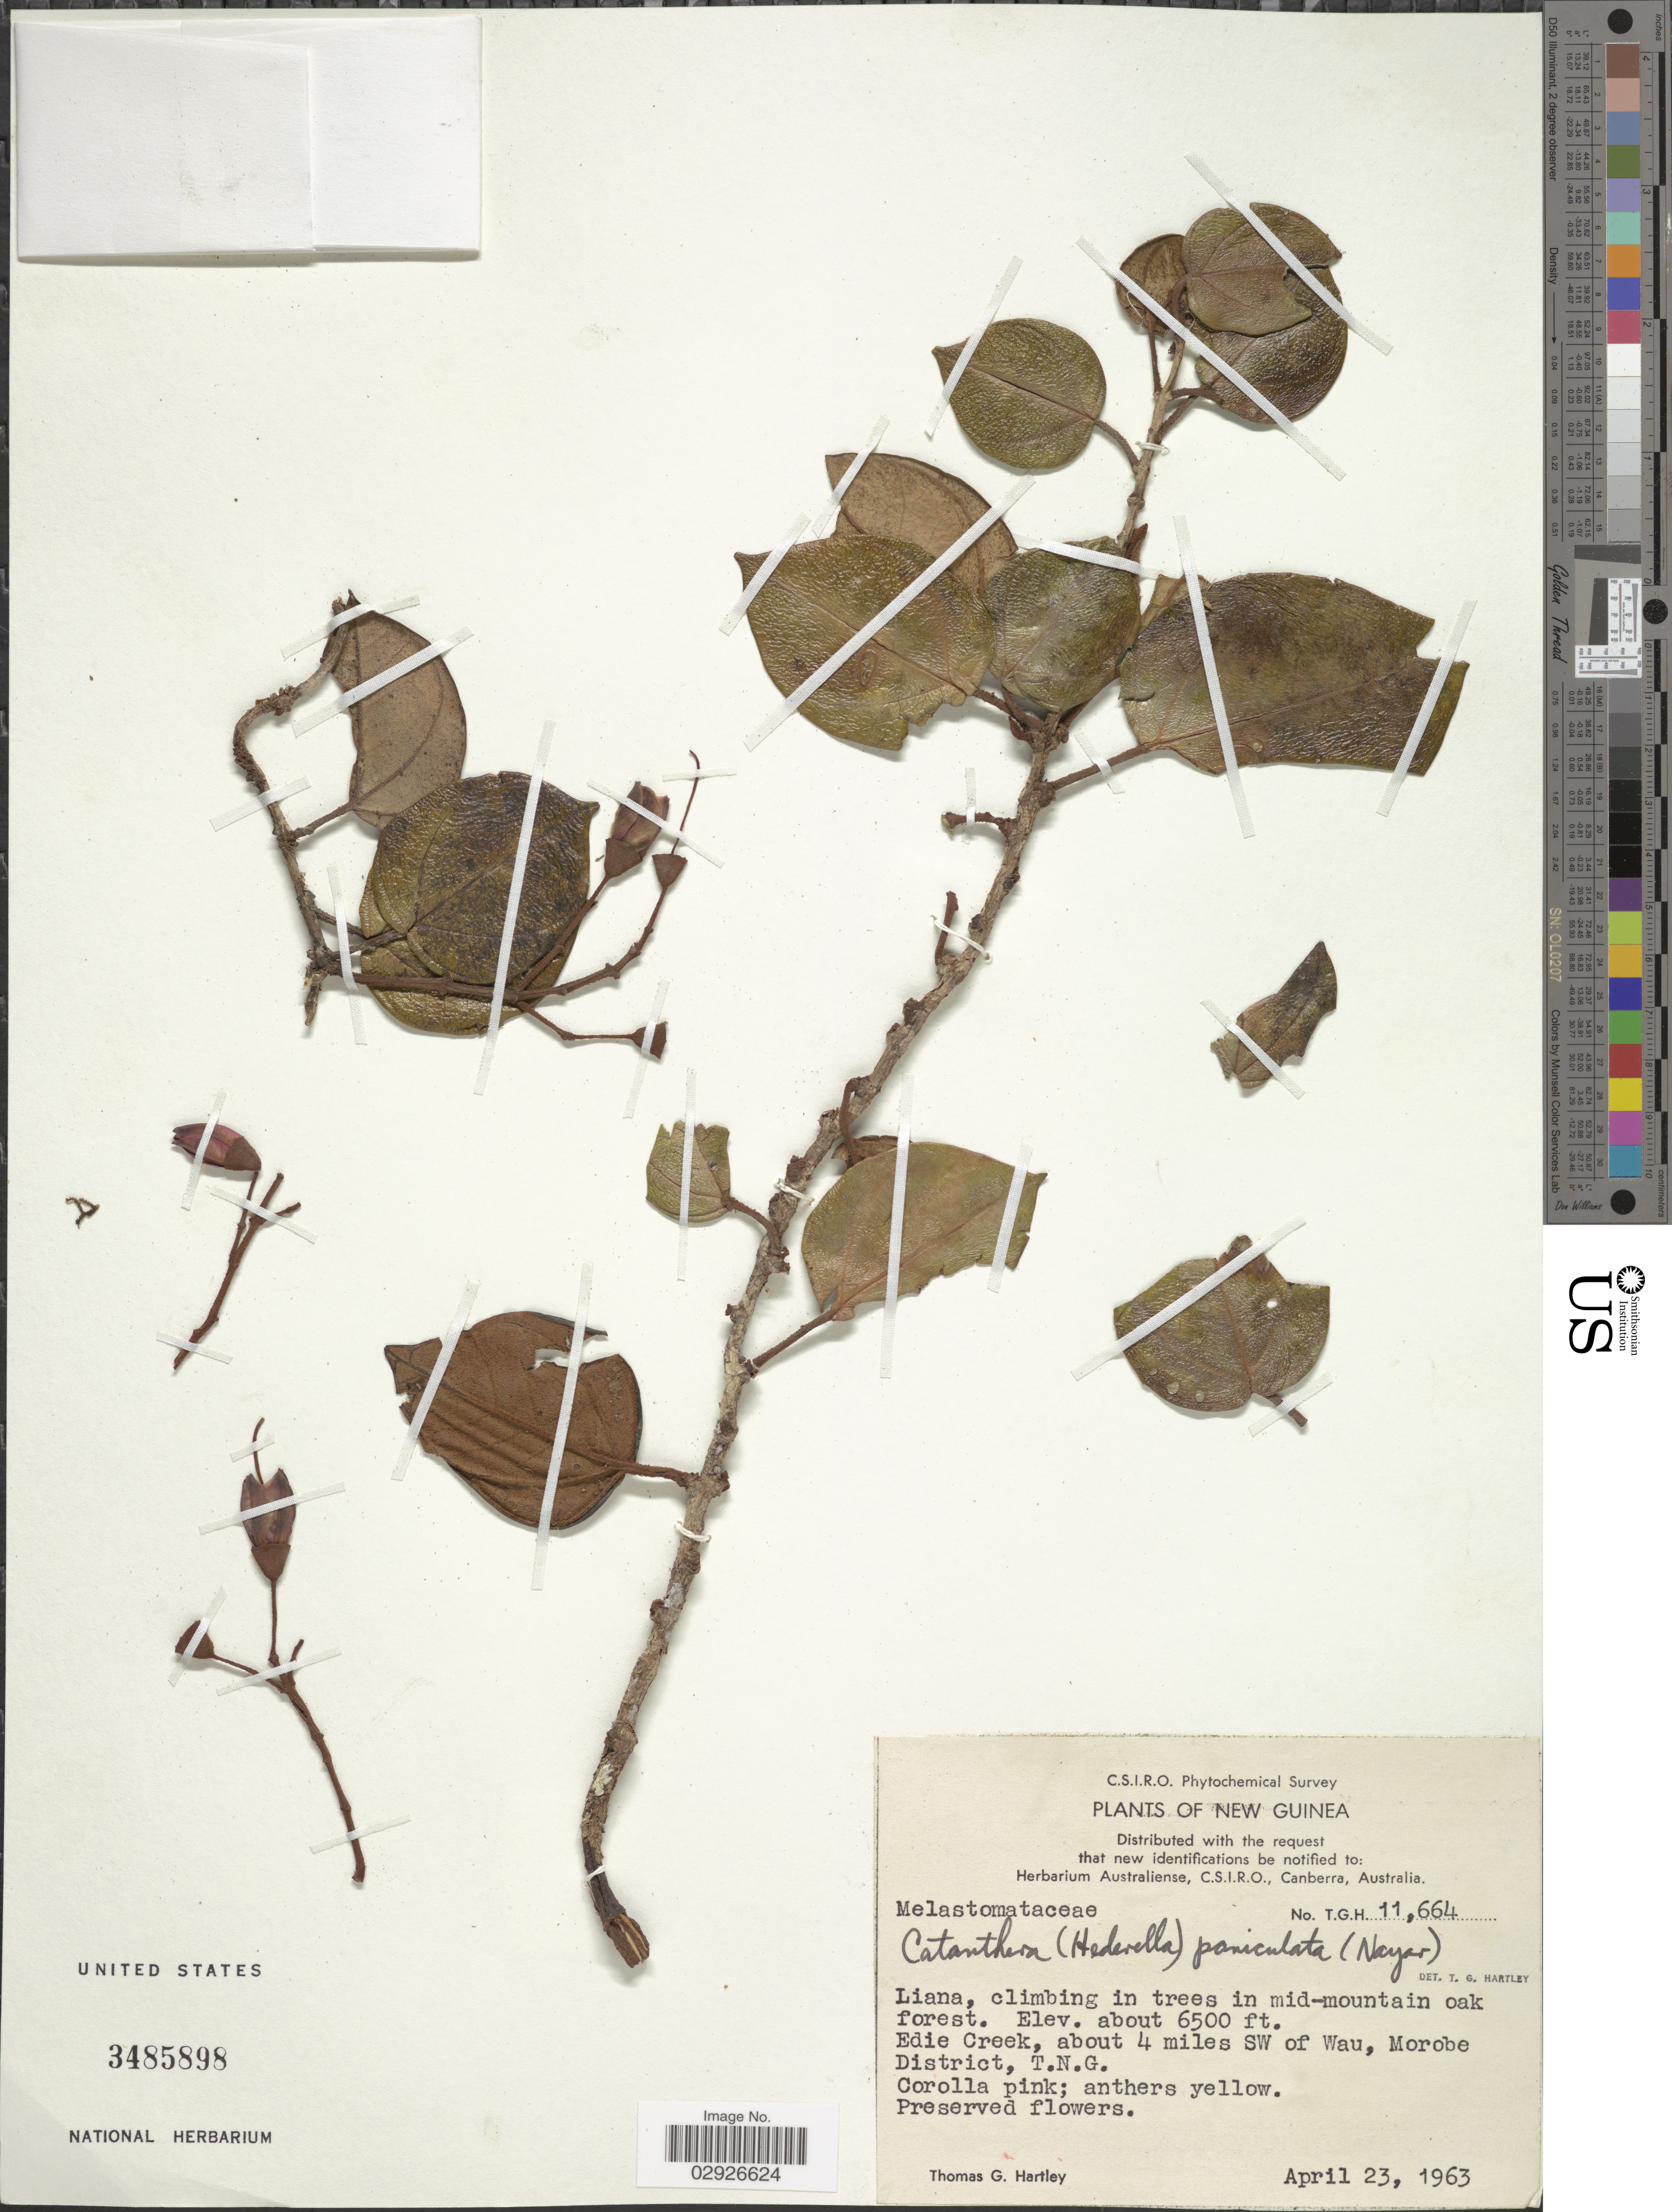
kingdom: Plantae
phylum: Tracheophyta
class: Magnoliopsida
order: Myrtales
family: Melastomataceae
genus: Catanthera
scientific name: Catanthera paniculata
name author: (M.P. Nayar) M.P. Nayar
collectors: T. G. Hartley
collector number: TGH11664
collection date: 1963-04-23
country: Papua New Guinea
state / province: Morobe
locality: New Guinea. Edie Creek, about 4 miles SW of Wau, Morobe District, T.N.G.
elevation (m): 1981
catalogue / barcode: US 3485898